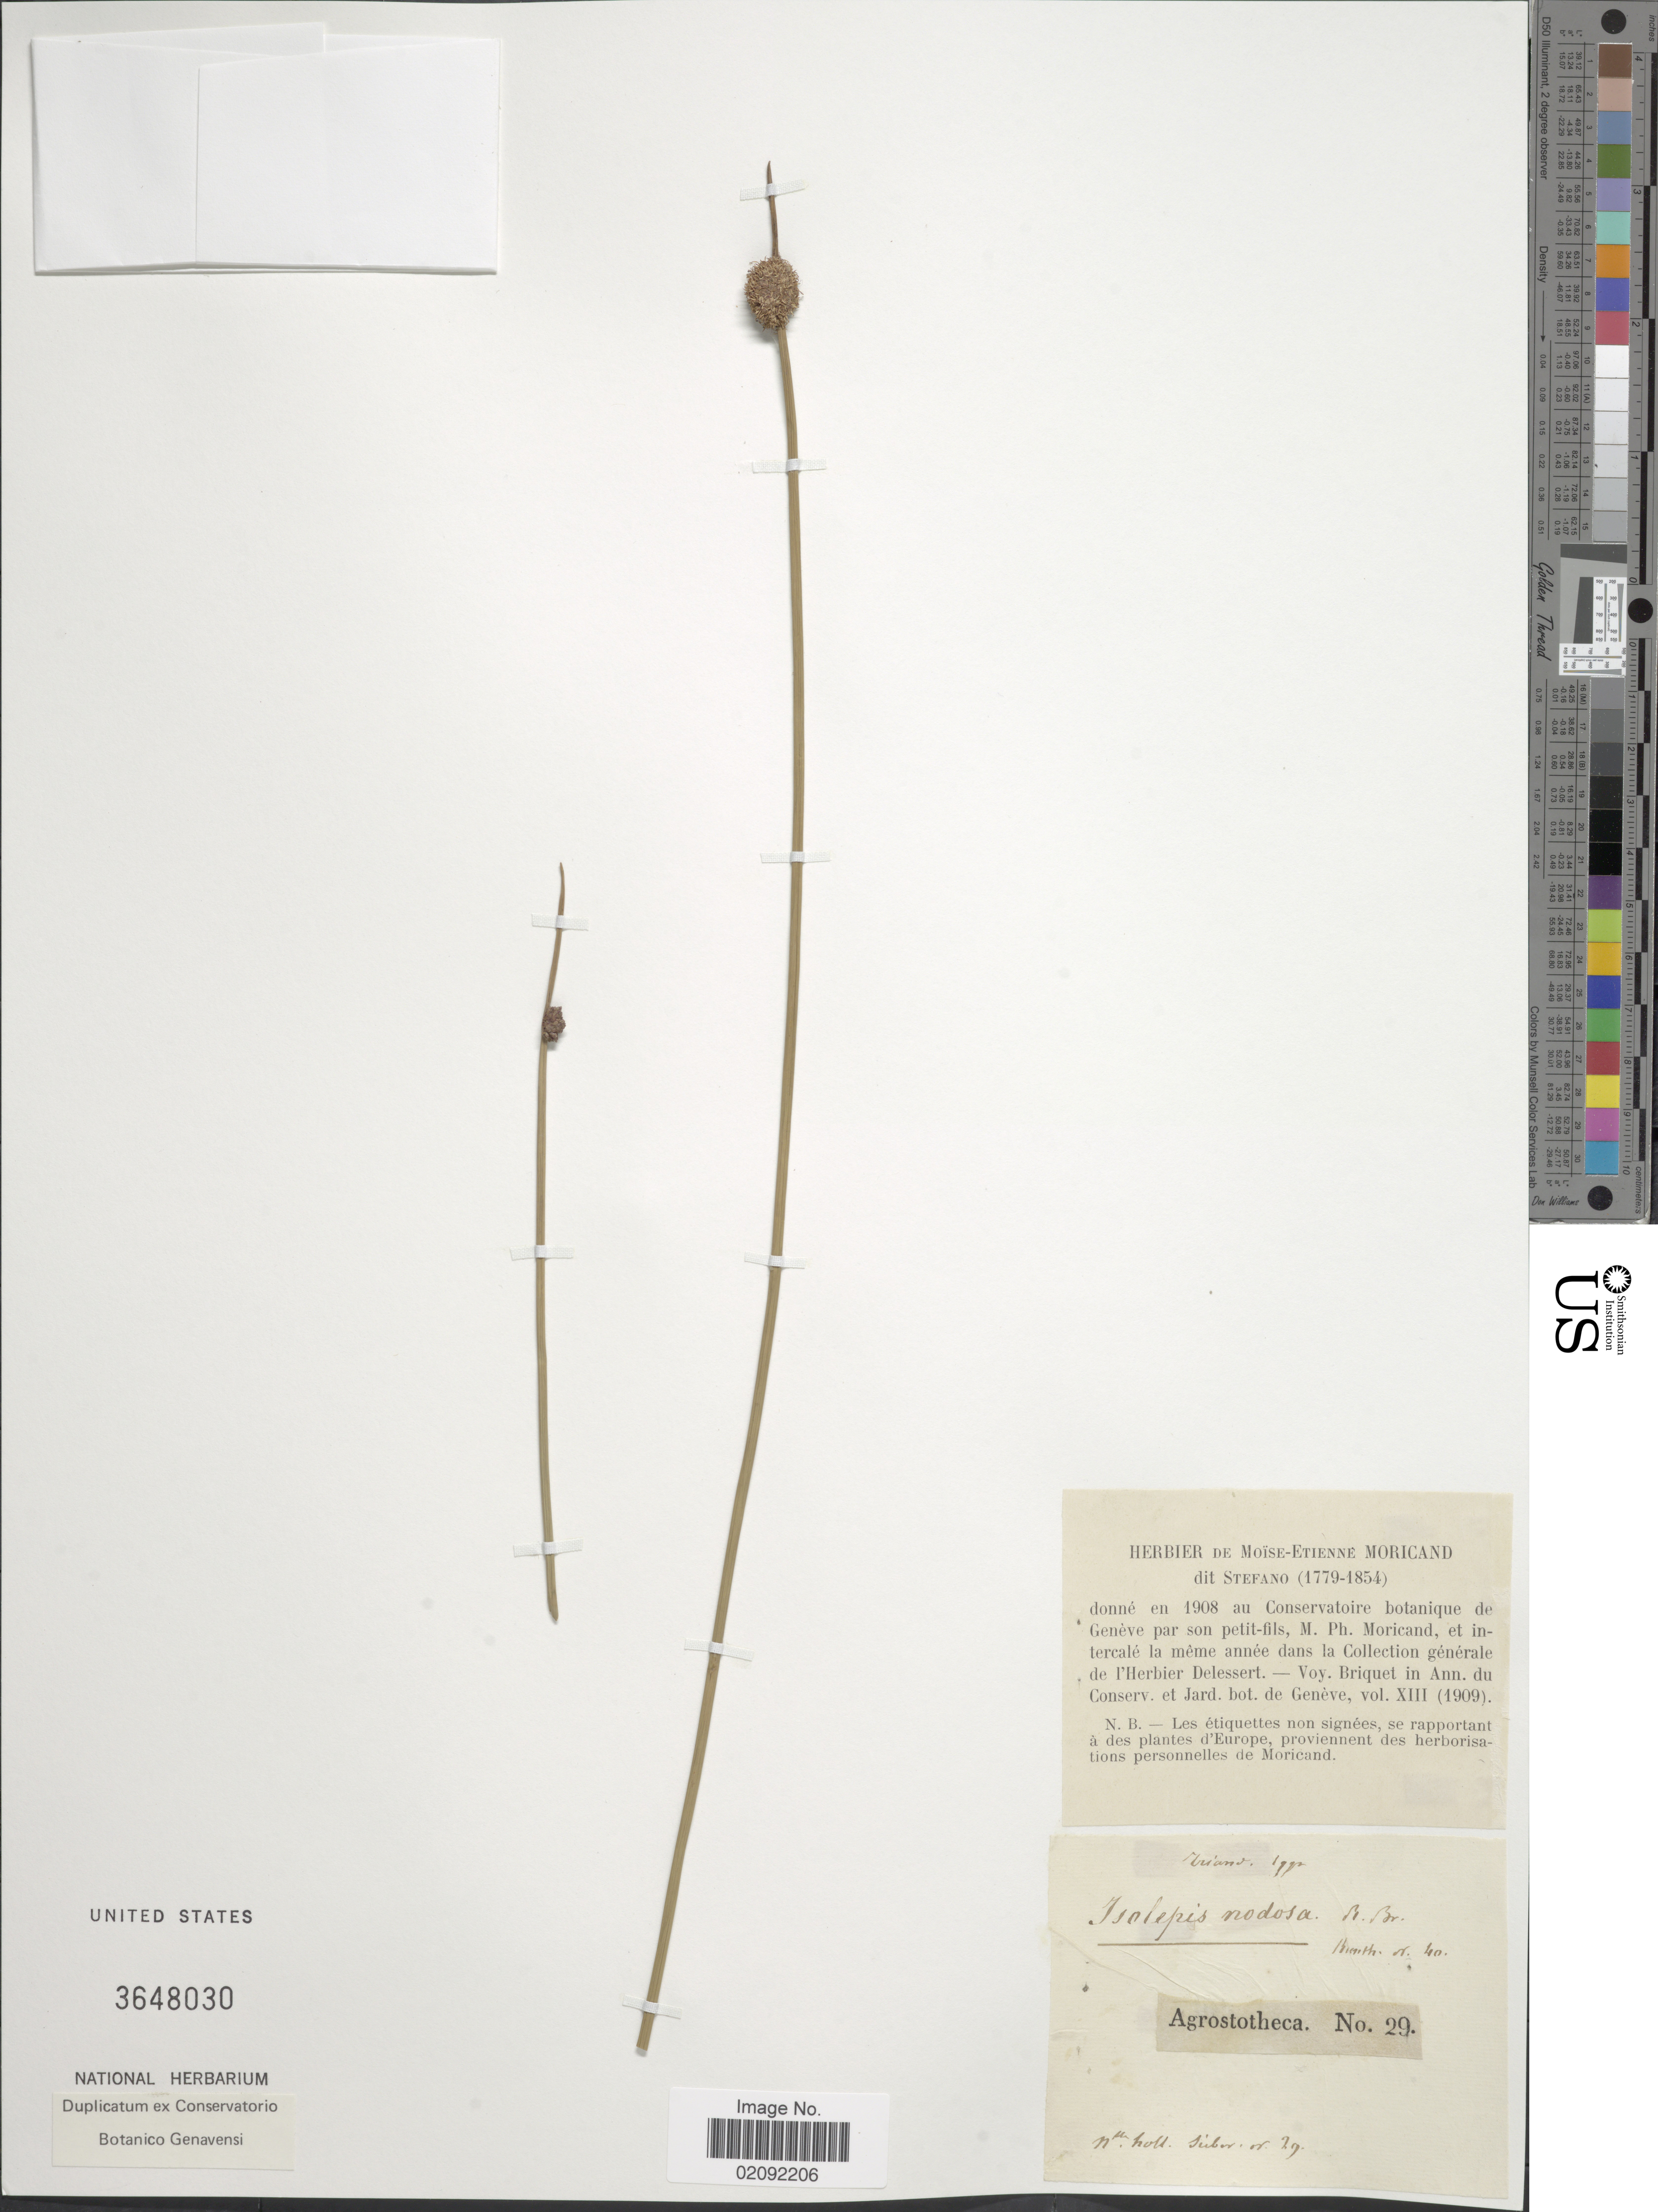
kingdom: Plantae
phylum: Tracheophyta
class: Liliopsida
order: Poales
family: Cyperaceae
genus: Ficinia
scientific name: Ficinia nodosa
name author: (Rottb.) Goetgh. et al.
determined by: Strong, Mark T., (BOT), Smithsonian Institution - National Museum of Natural History (UNITED STATES)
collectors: Ex herb. Stefano Moricand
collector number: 29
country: Spain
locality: Triano, Sorbas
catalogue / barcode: US 3648030